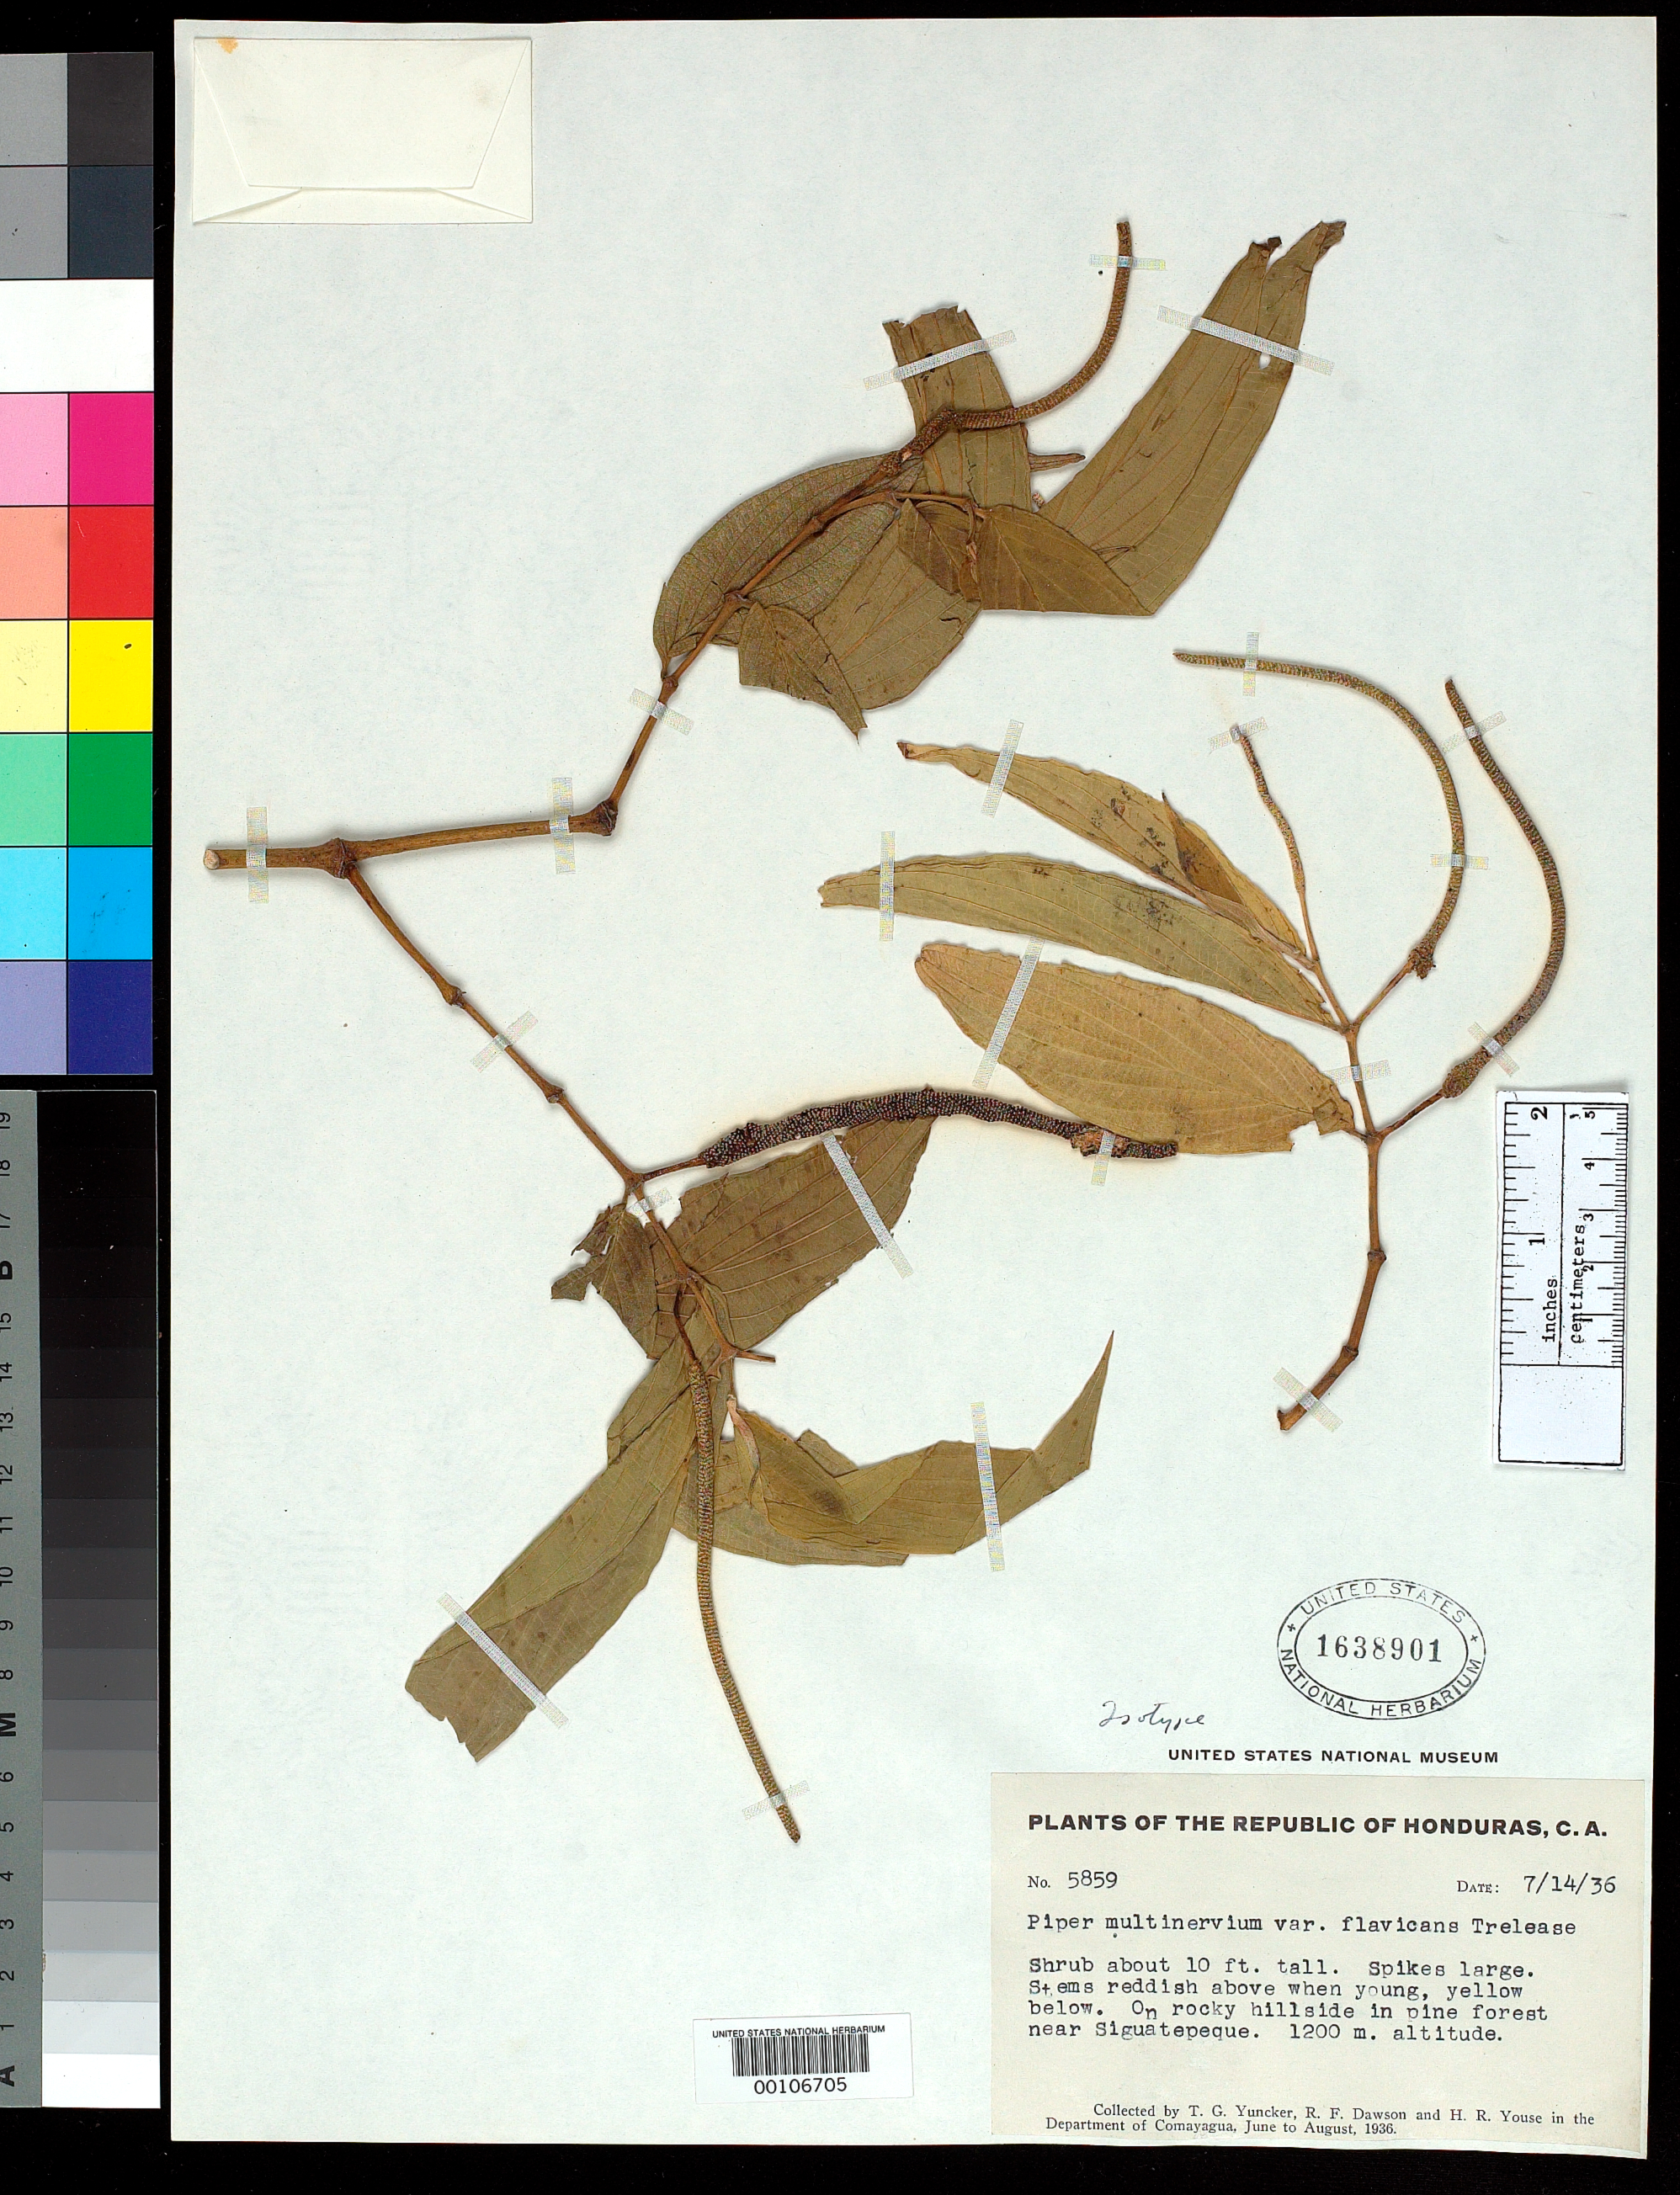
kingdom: Plantae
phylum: Tracheophyta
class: Magnoliopsida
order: Piperales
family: Piperaceae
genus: Piper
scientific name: Piper multinervium var. flavicans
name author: Trel. in Yunck.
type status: Isotype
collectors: T. G. Yuncker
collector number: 5859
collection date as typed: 14 Jul 1936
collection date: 1936-07-14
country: Honduras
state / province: Comayagua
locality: Near Siguatepeque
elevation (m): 1200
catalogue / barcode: US 1638901